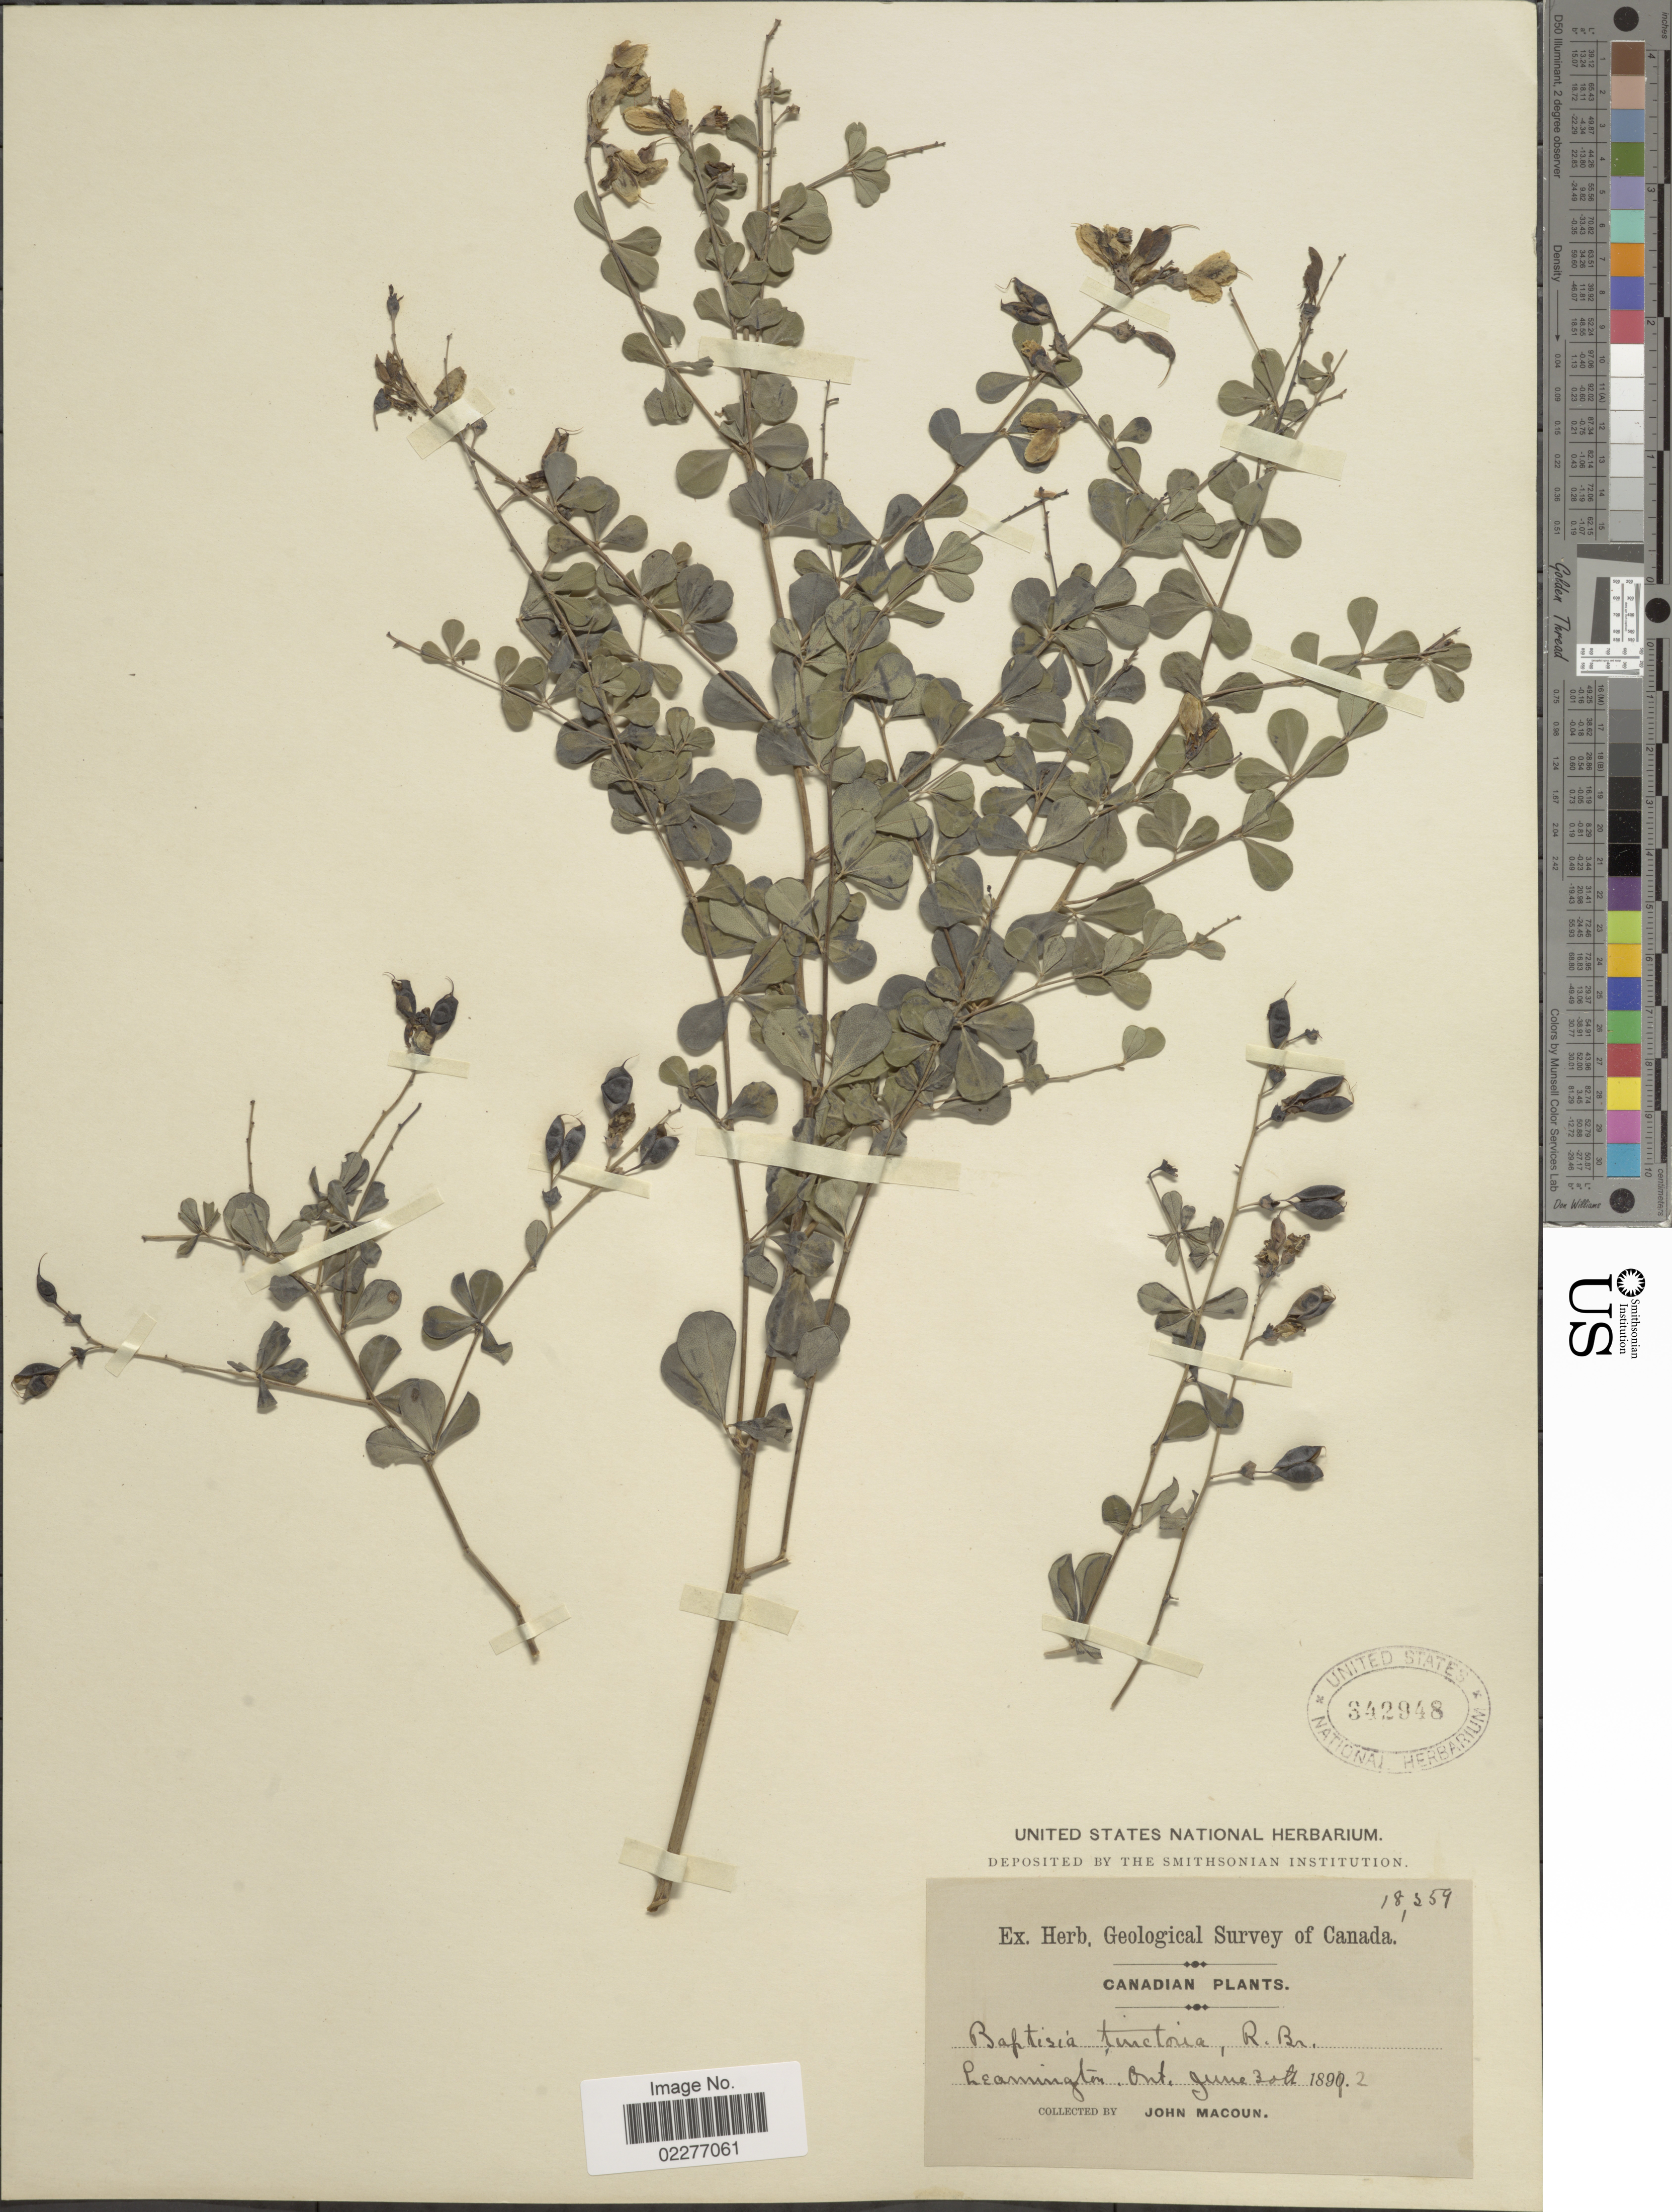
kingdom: Plantae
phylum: Tracheophyta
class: Magnoliopsida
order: Fabales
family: Fabaceae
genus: Baptisia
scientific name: Baptisia tinctoria var. crebra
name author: Fernald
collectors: J. Macoun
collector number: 18259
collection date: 1892-06-30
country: Canada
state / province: Ontario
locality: Leamington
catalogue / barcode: US 342948